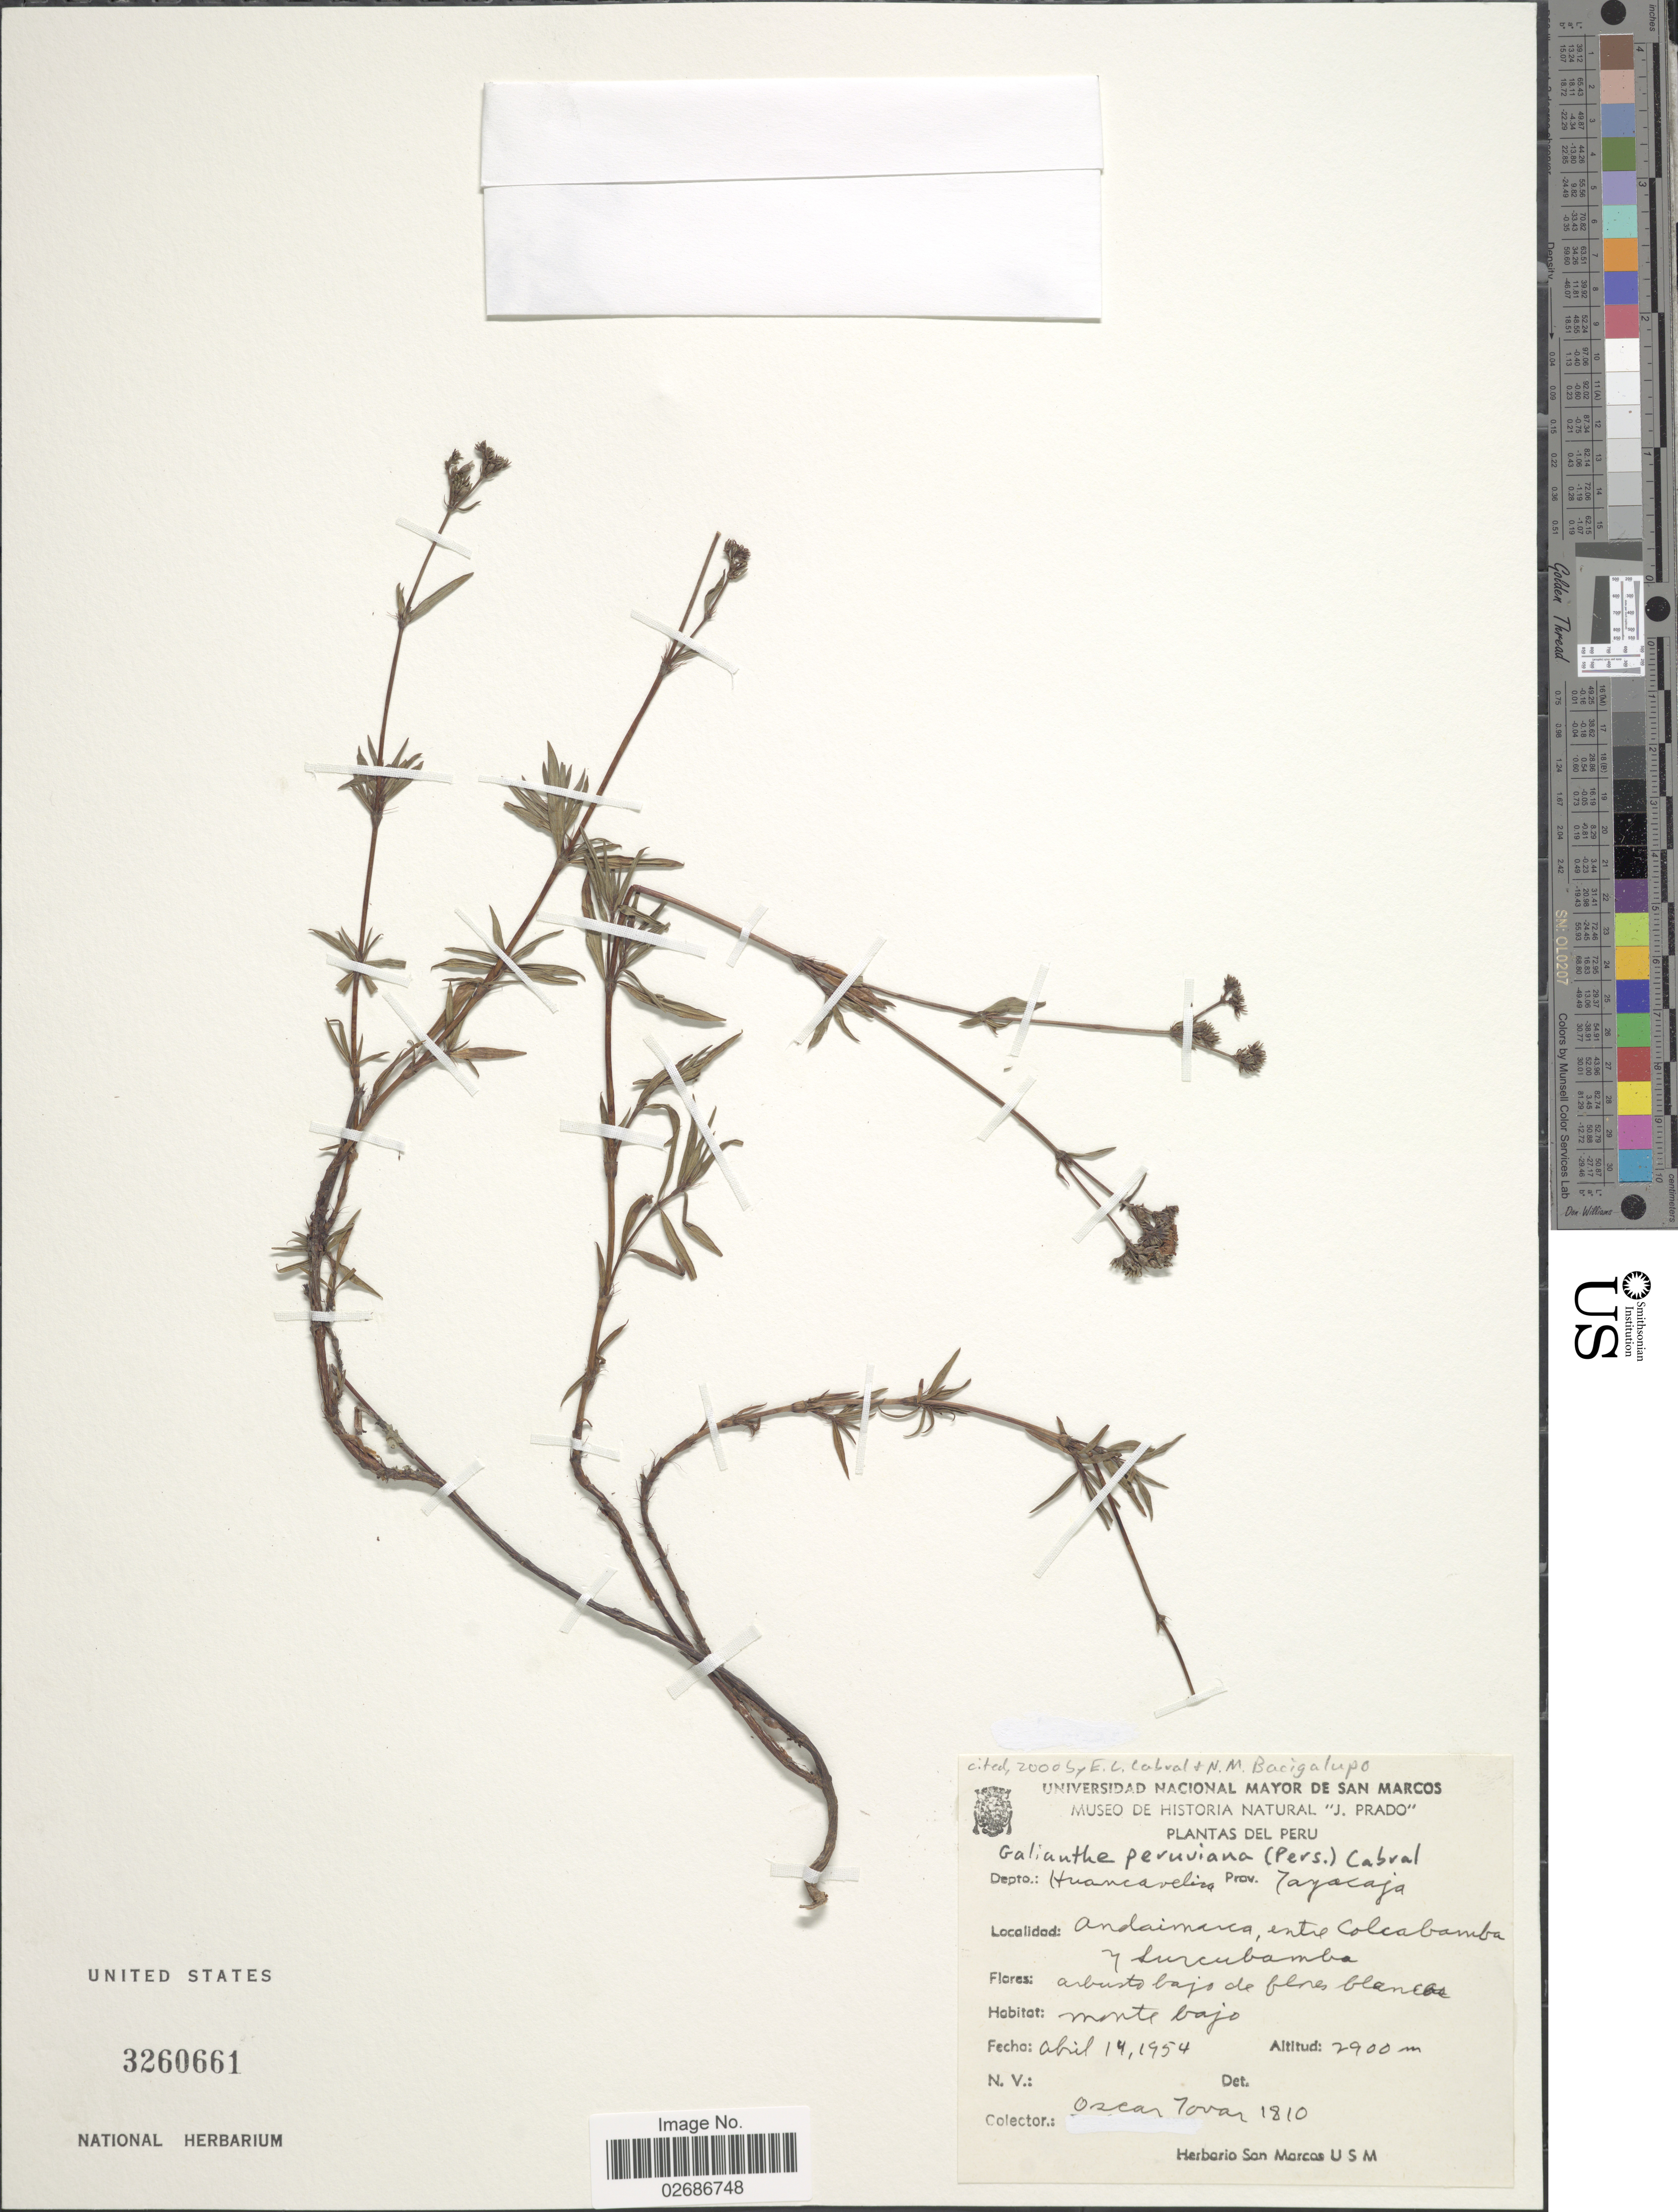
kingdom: Plantae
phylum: Tracheophyta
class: Magnoliopsida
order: Gentianales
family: Rubiaceae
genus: Borreria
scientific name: Borreria peruviana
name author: (Pers.) L.B. Sm. & Downs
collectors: Ó. Tovar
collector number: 1810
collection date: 1954-04-14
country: Peru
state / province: Huancavelica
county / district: Tayacaja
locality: Prov. Tayacaja. Andaimarca, entre Colcabamba y Surcubamba.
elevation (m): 2900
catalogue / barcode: US 3260661